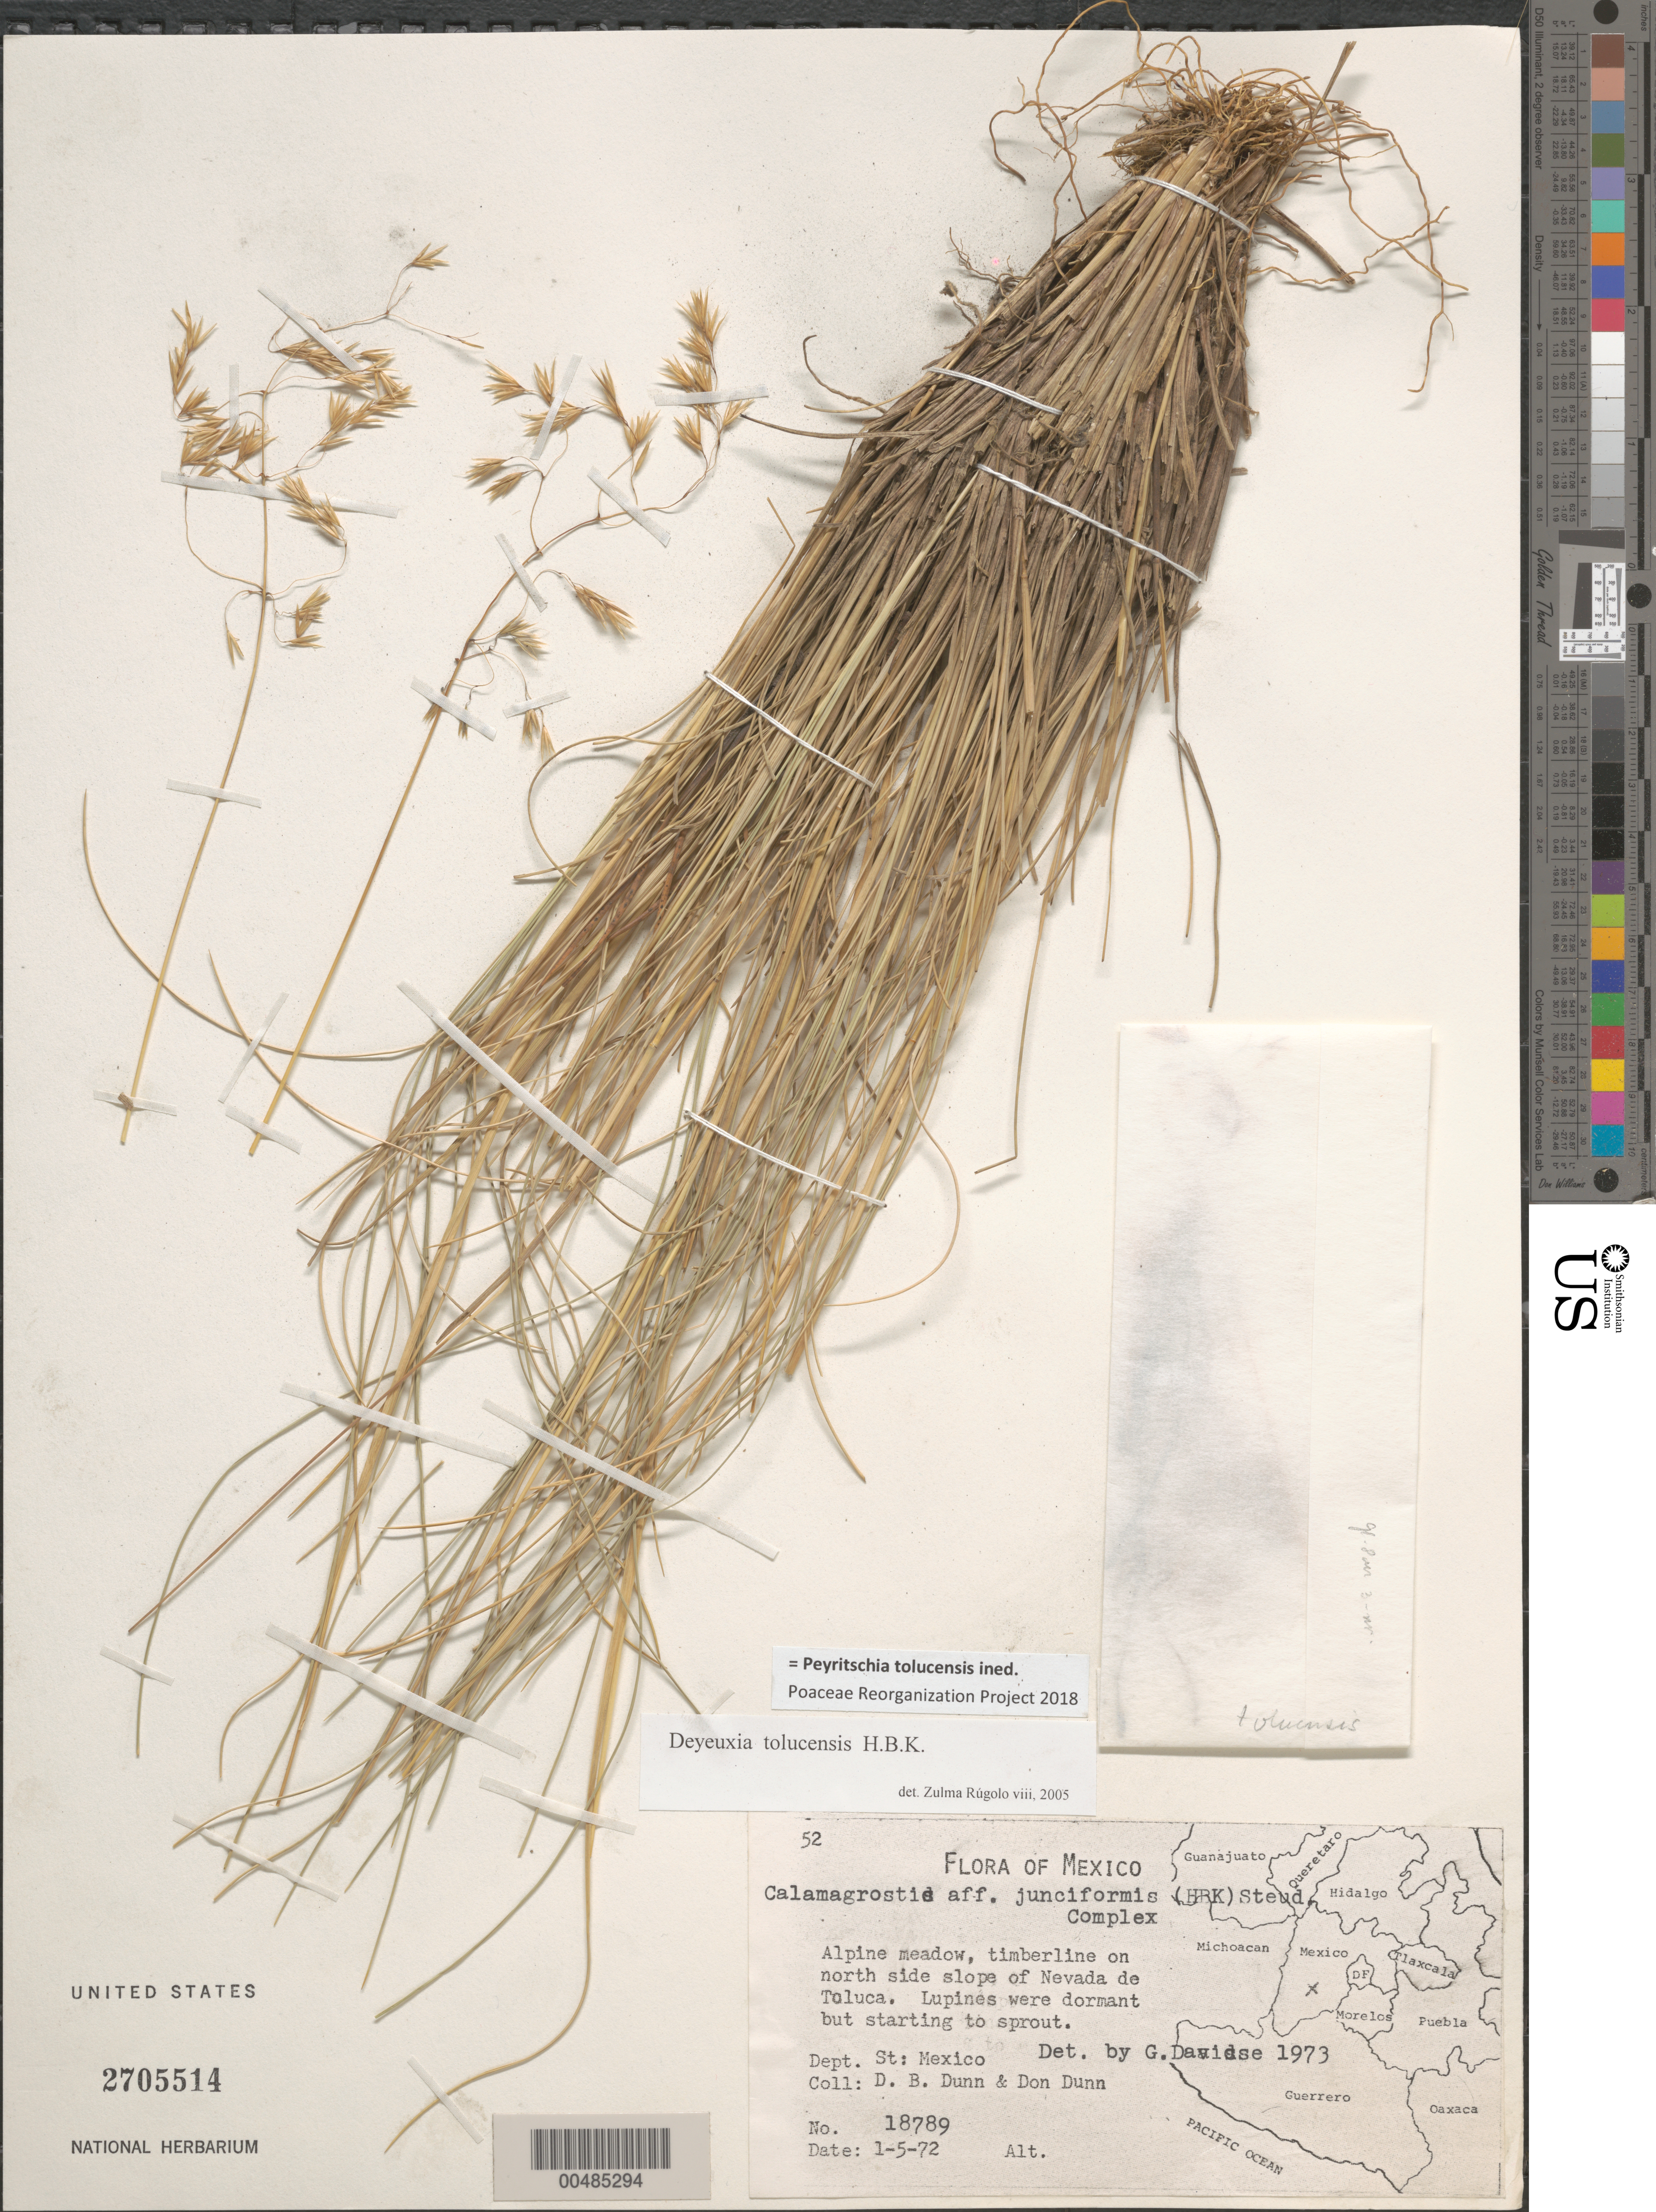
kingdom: Plantae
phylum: Tracheophyta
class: Liliopsida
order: Poales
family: Poaceae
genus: Peyritschia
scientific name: Peyritschia tolucensis ined.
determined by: Poaceae Reorganization Project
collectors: D. B. Dunn et al.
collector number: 18789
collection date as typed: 5 Jan 1972 or 1 May 1972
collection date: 1972-01-05 or 1972-05-01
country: Mexico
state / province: México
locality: N side slope of Nevada de Toluca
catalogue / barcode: US 2705514